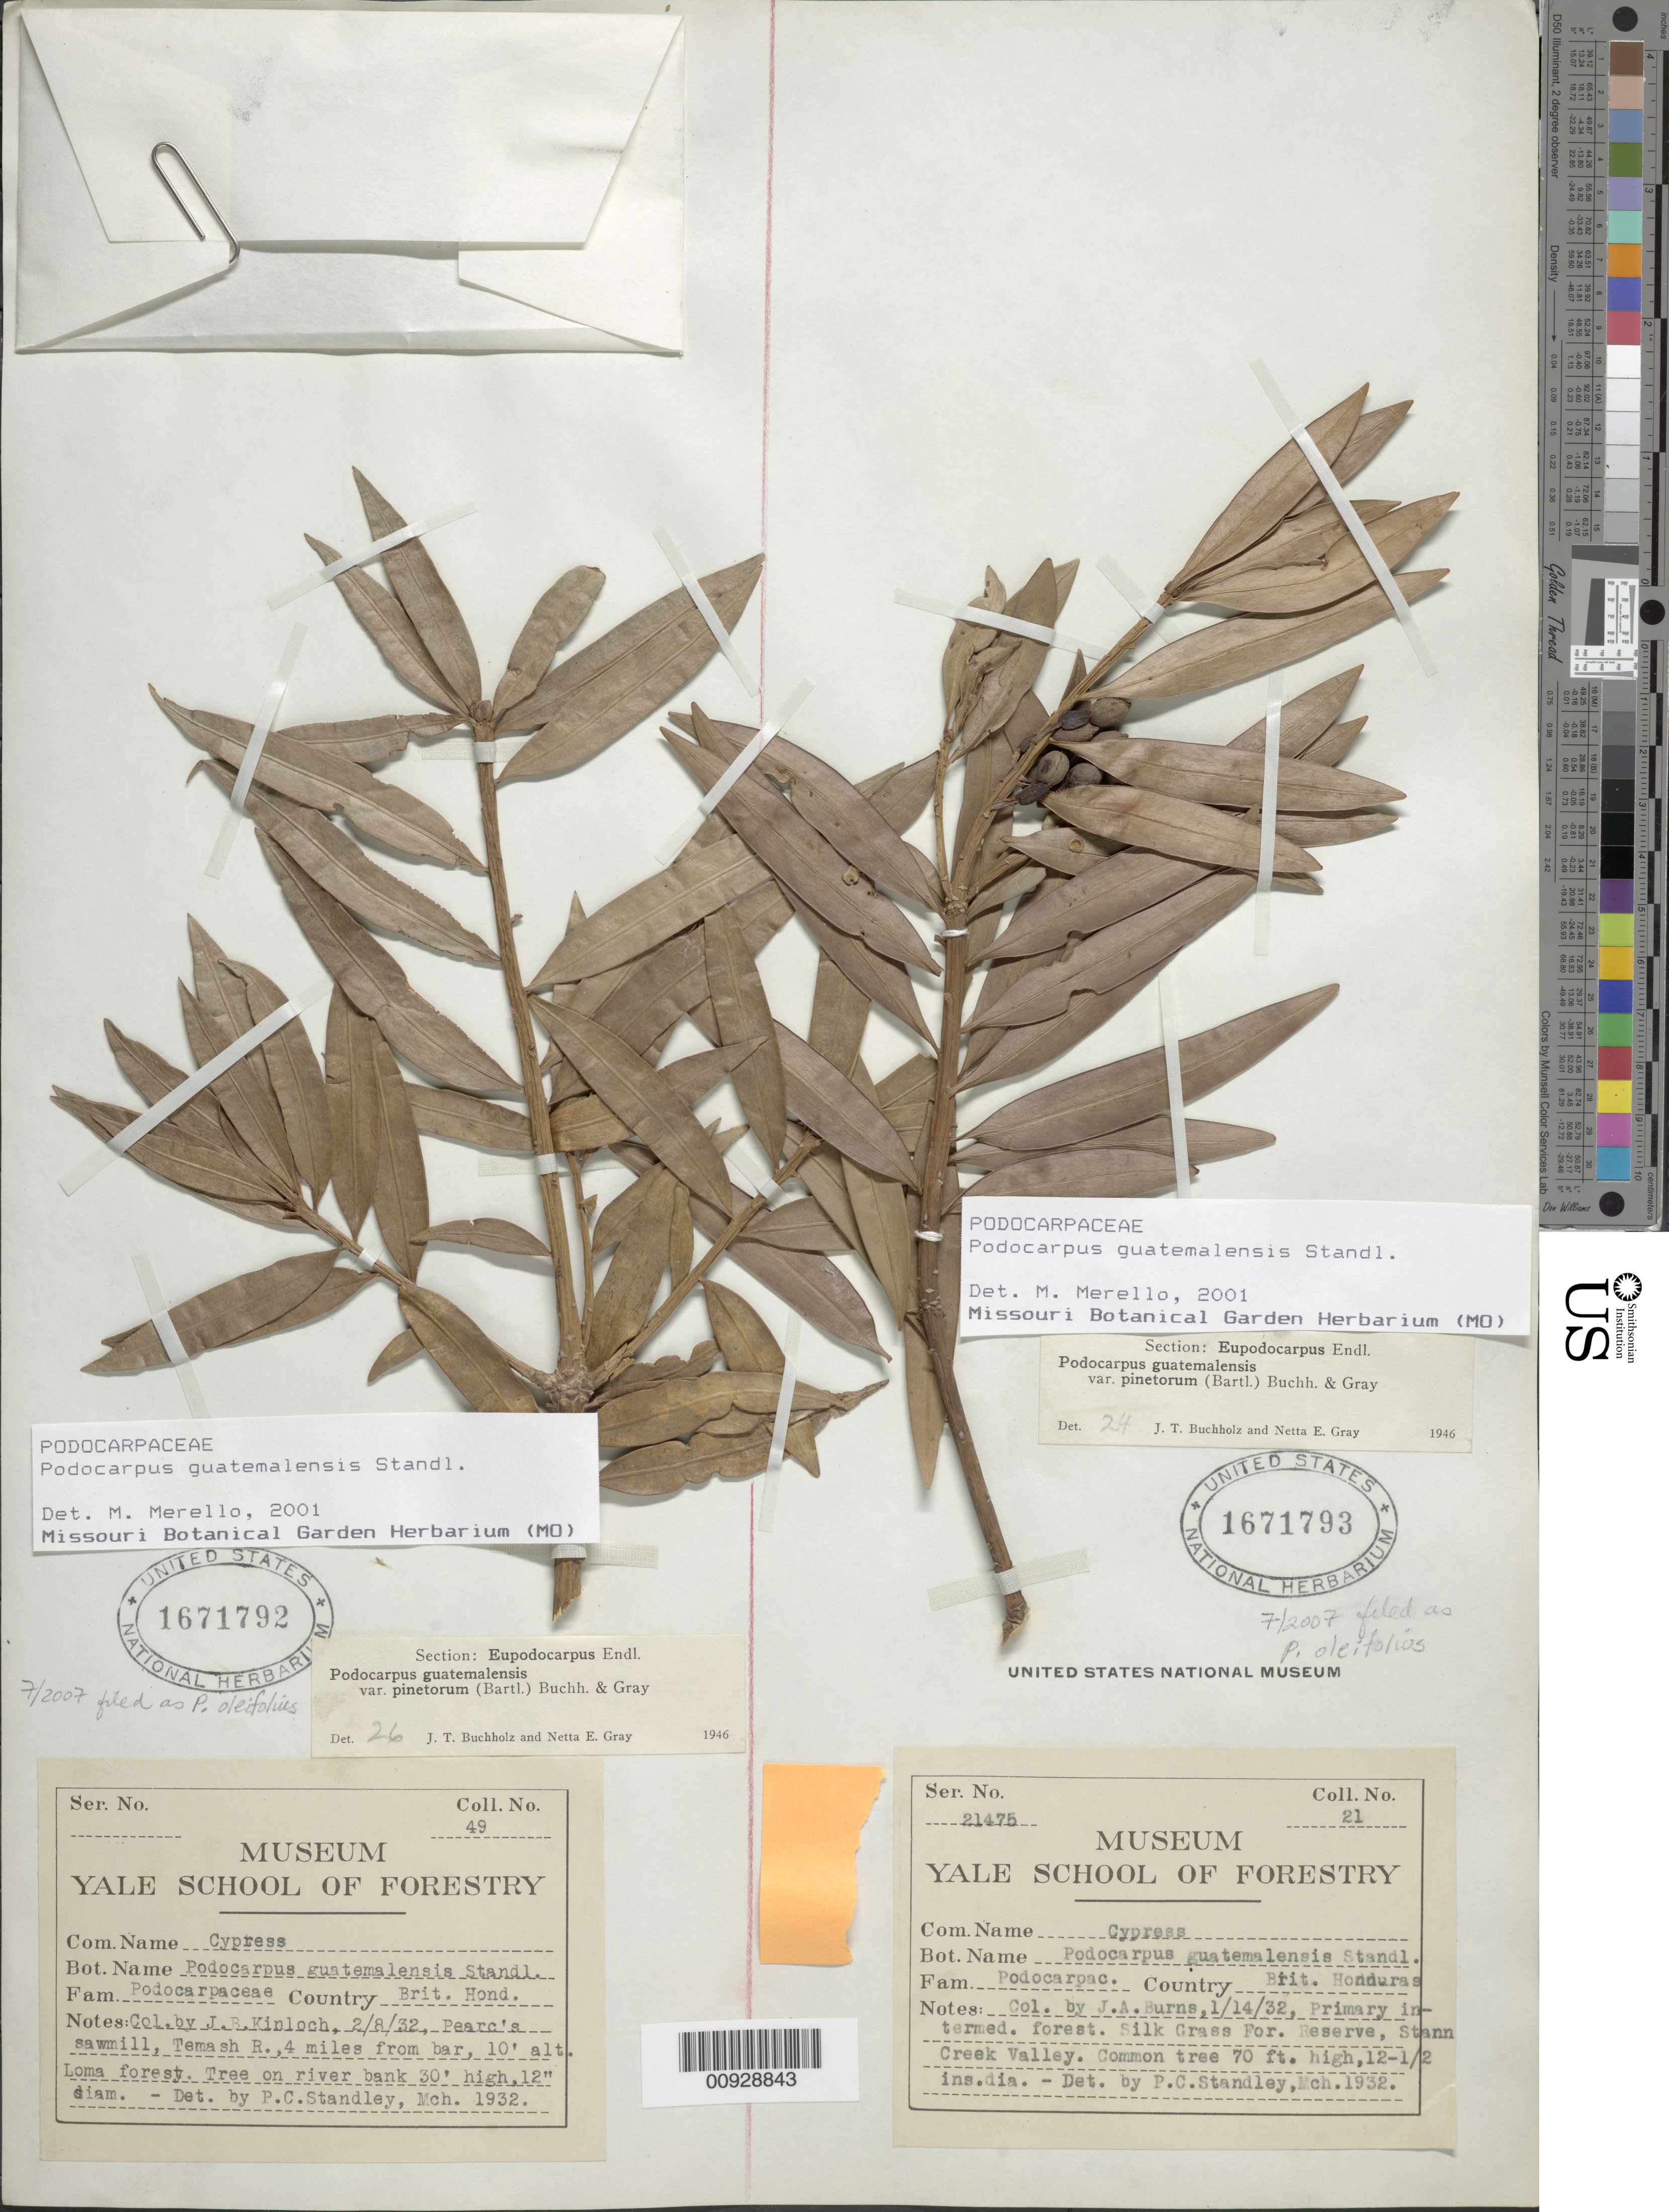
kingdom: Plantae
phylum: Tracheophyta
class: Pinopsida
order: Pinales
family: Podocarpaceae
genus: Podocarpus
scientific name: Podocarpus oleifolius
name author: D. Don ex Lamb.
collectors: J. Kinloch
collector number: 49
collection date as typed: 08 Feb 1932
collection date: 1932-02-08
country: Belize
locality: Pearc's sawmill, Temash R., 4 miles from bar.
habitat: Loma forest. On river bank.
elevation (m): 3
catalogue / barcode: US 1671792-2